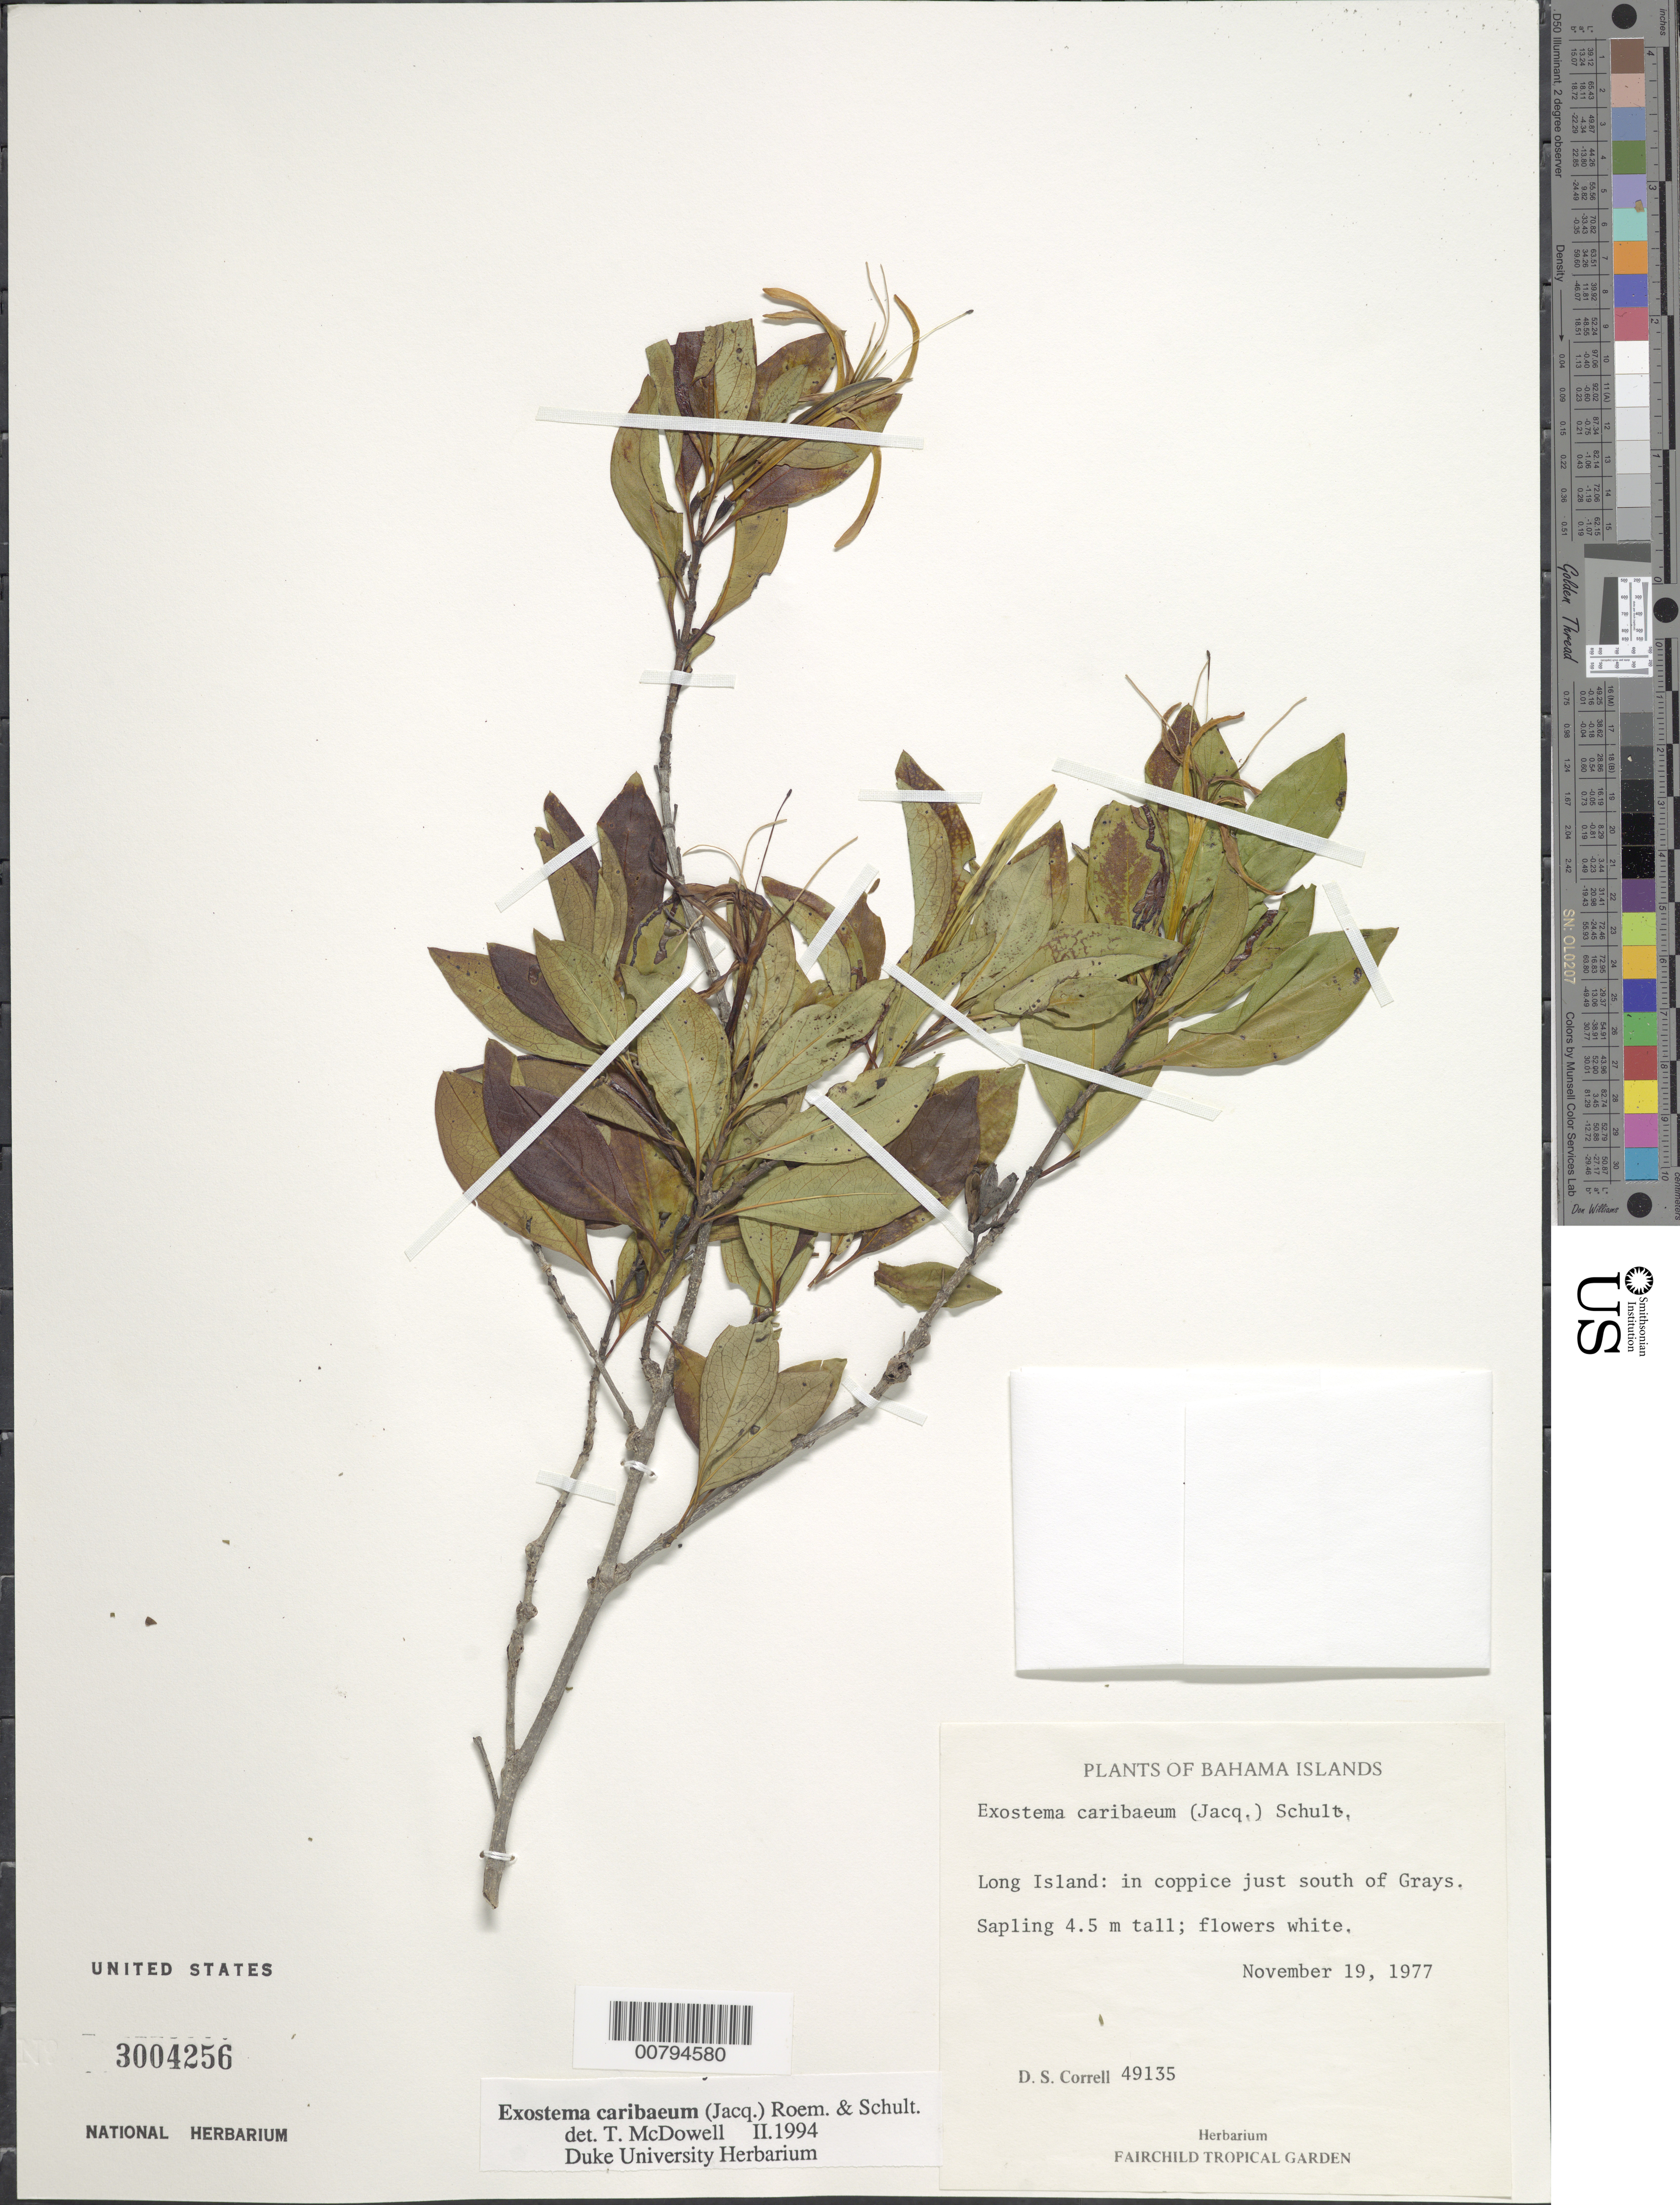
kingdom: Plantae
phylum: Tracheophyta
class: Magnoliopsida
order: Gentianales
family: Rubiaceae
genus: Exostema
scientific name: Exostema caribaeum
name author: (Jacq.) Roem. & Schult.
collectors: D. S. Correll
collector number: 49135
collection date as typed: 19 Nov 1977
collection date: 1977-11-19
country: Bahamas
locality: Long Island: in coppice just south of Grays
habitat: In coppice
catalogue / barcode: US 3004256